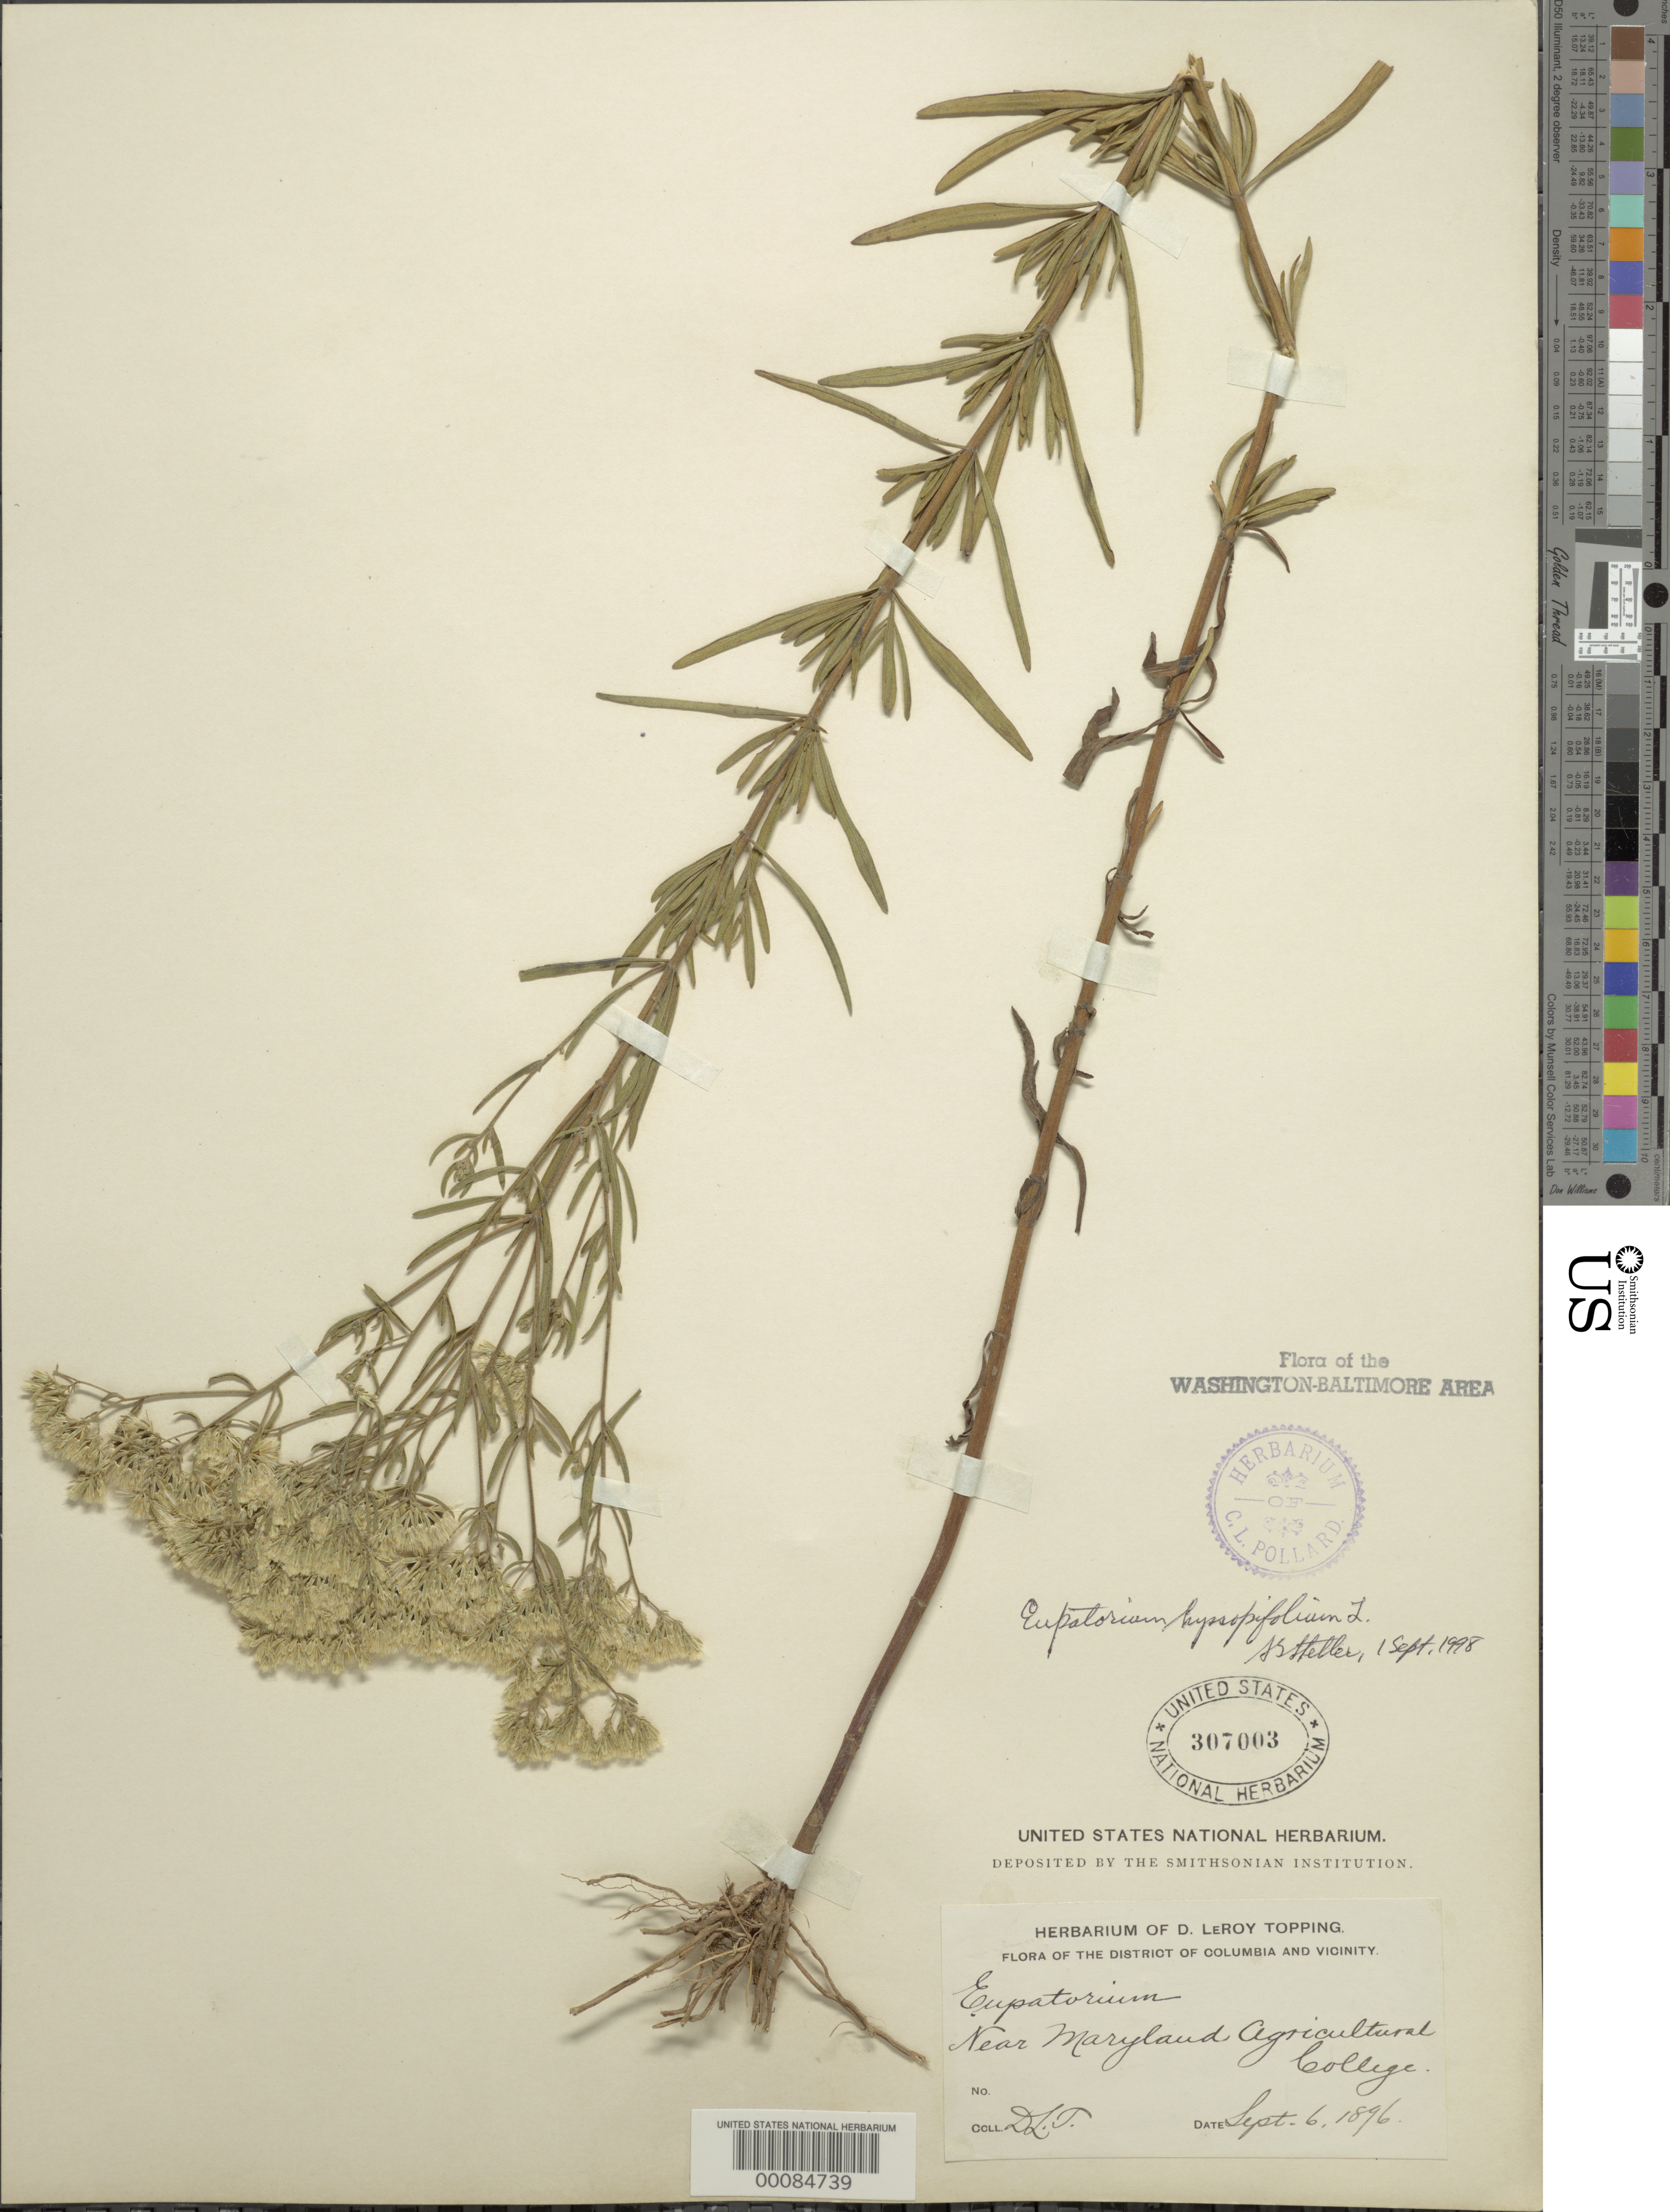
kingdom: Plantae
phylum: Tracheophyta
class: Magnoliopsida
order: Asterales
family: Asteraceae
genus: Eupatorium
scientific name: Eupatorium hyssopifolium var. typica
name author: L.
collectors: D. L. Topping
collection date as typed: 06 Sep 1896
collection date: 1896-09-06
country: United States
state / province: Maryland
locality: Near Maryland Agricultural College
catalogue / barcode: US 307003